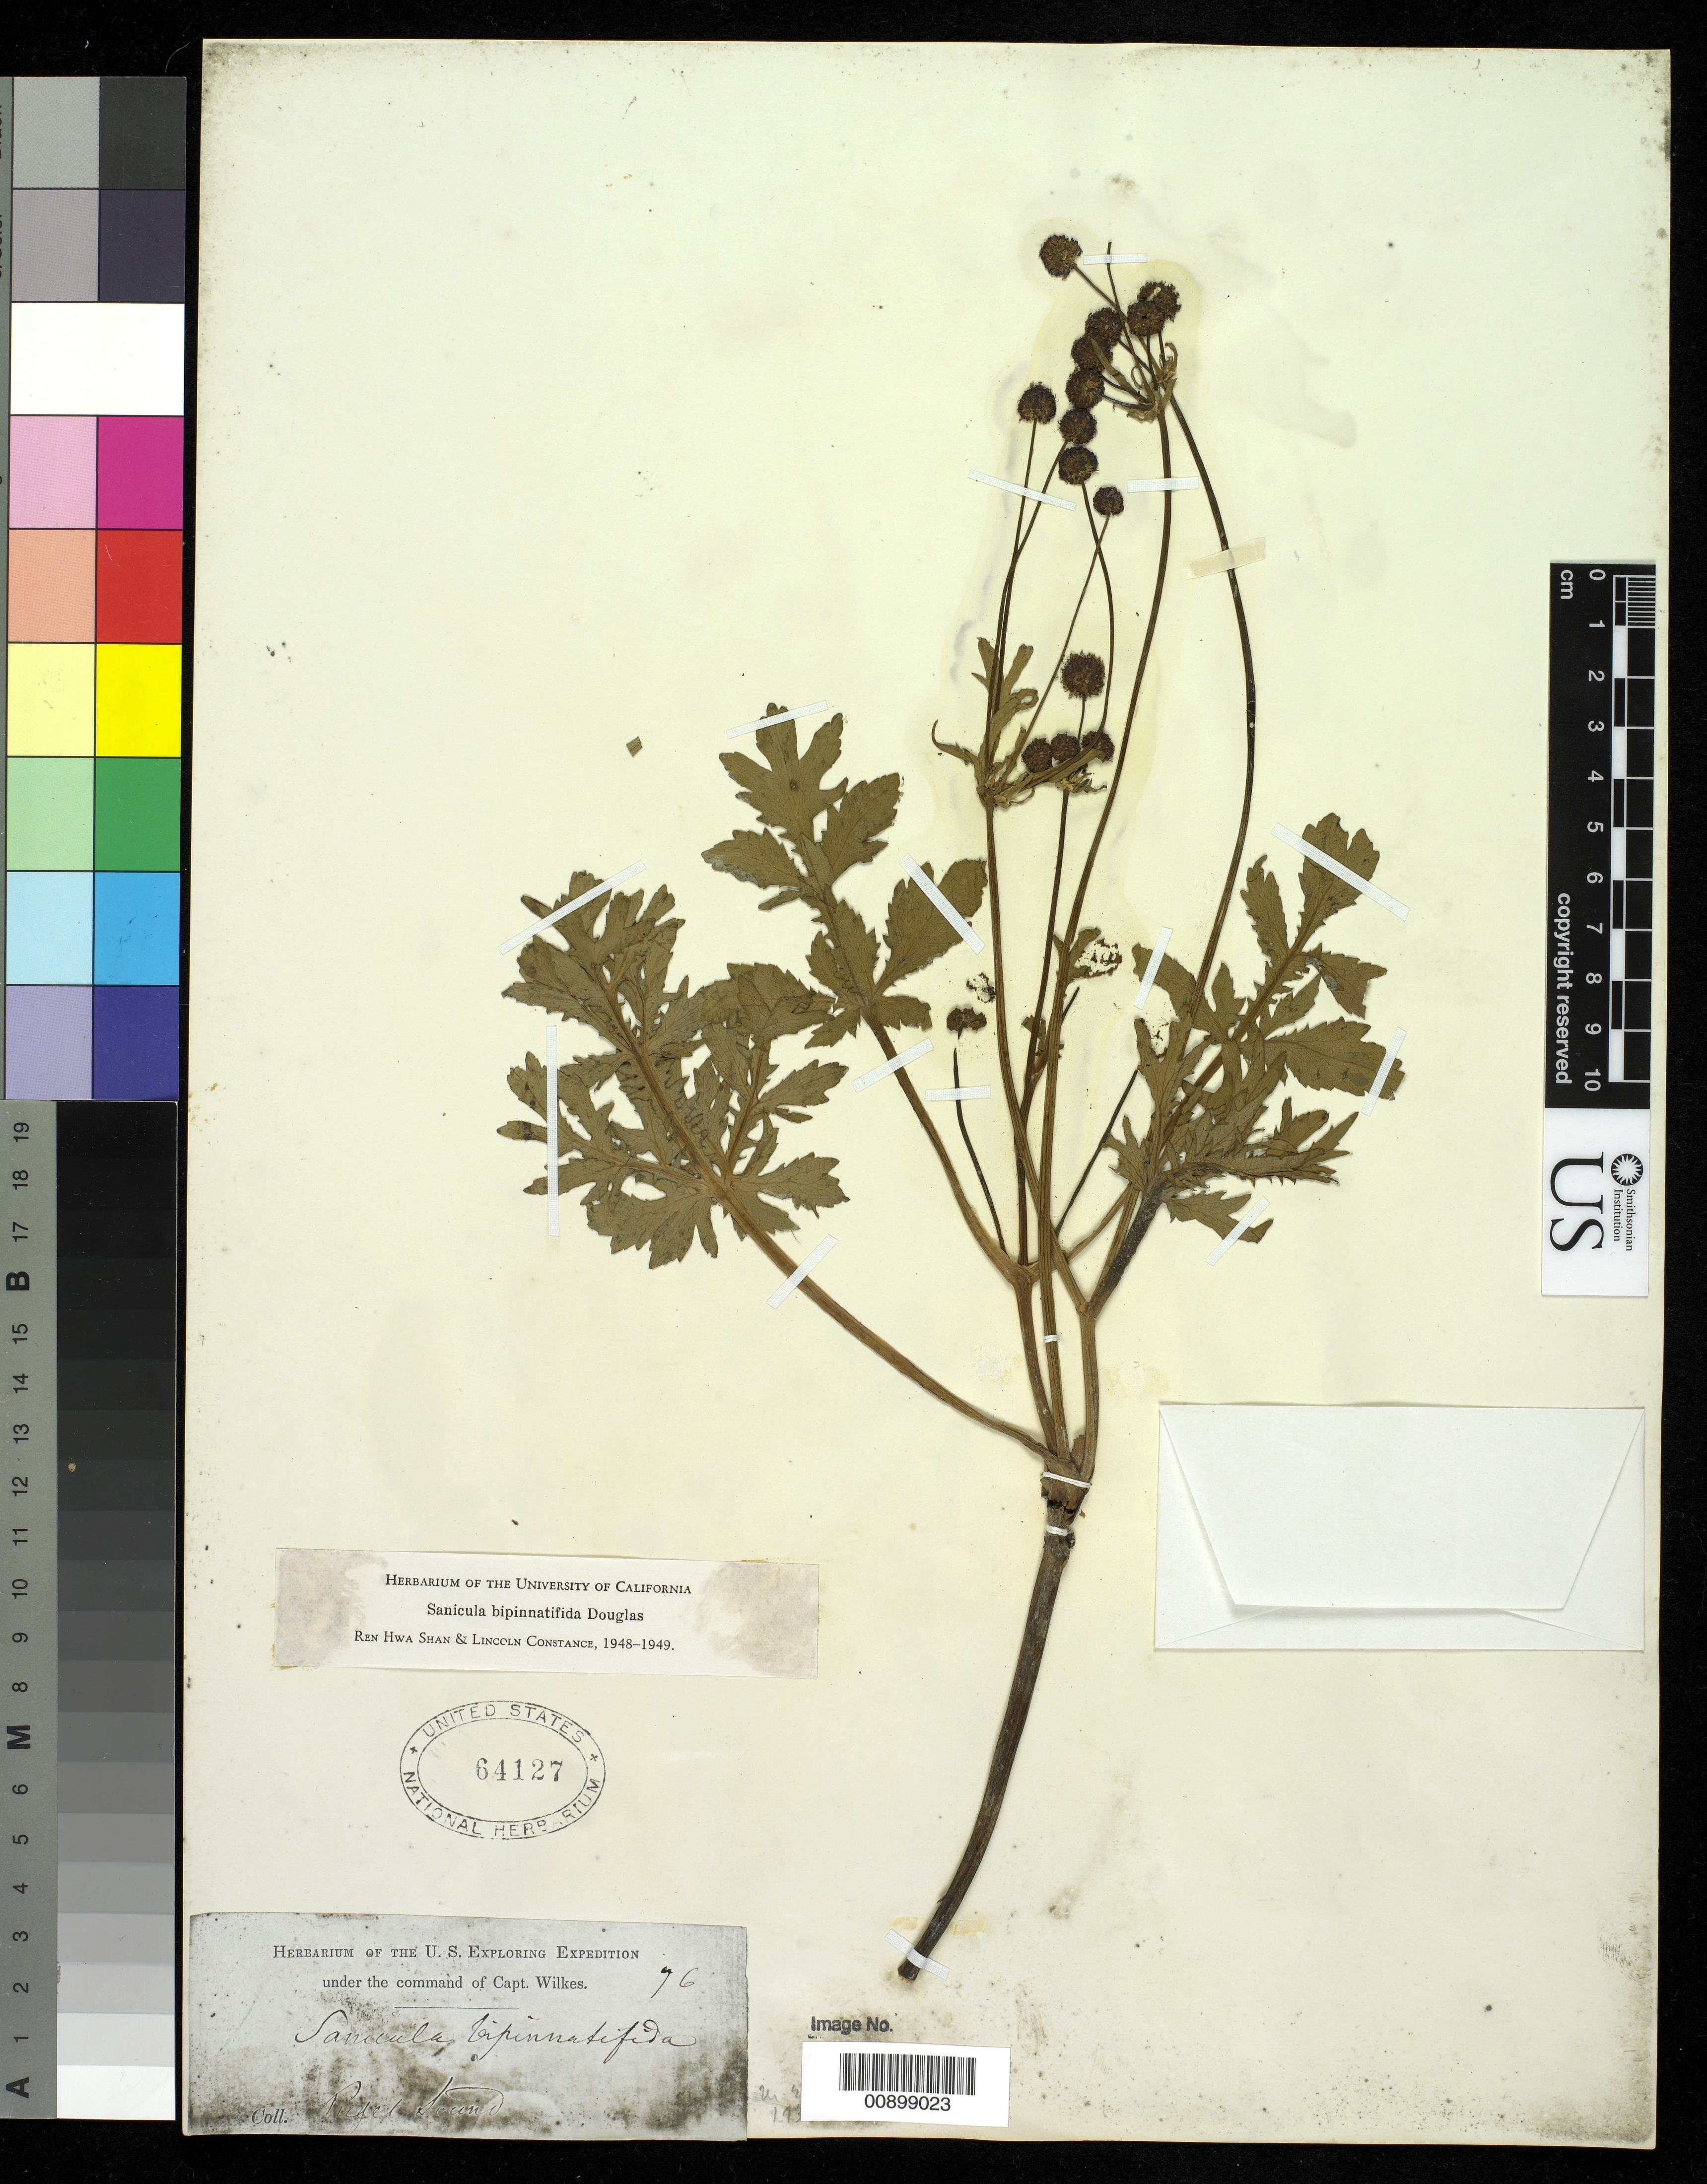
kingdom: Plantae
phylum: Tracheophyta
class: Magnoliopsida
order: Apiales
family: Apiaceae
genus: Sanicula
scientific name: Sanicula bipinnatifida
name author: Douglas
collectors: Wilkes Explor. Exped.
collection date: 1838/1842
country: United States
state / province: Washington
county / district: King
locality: Puget Sound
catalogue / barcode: US 64127